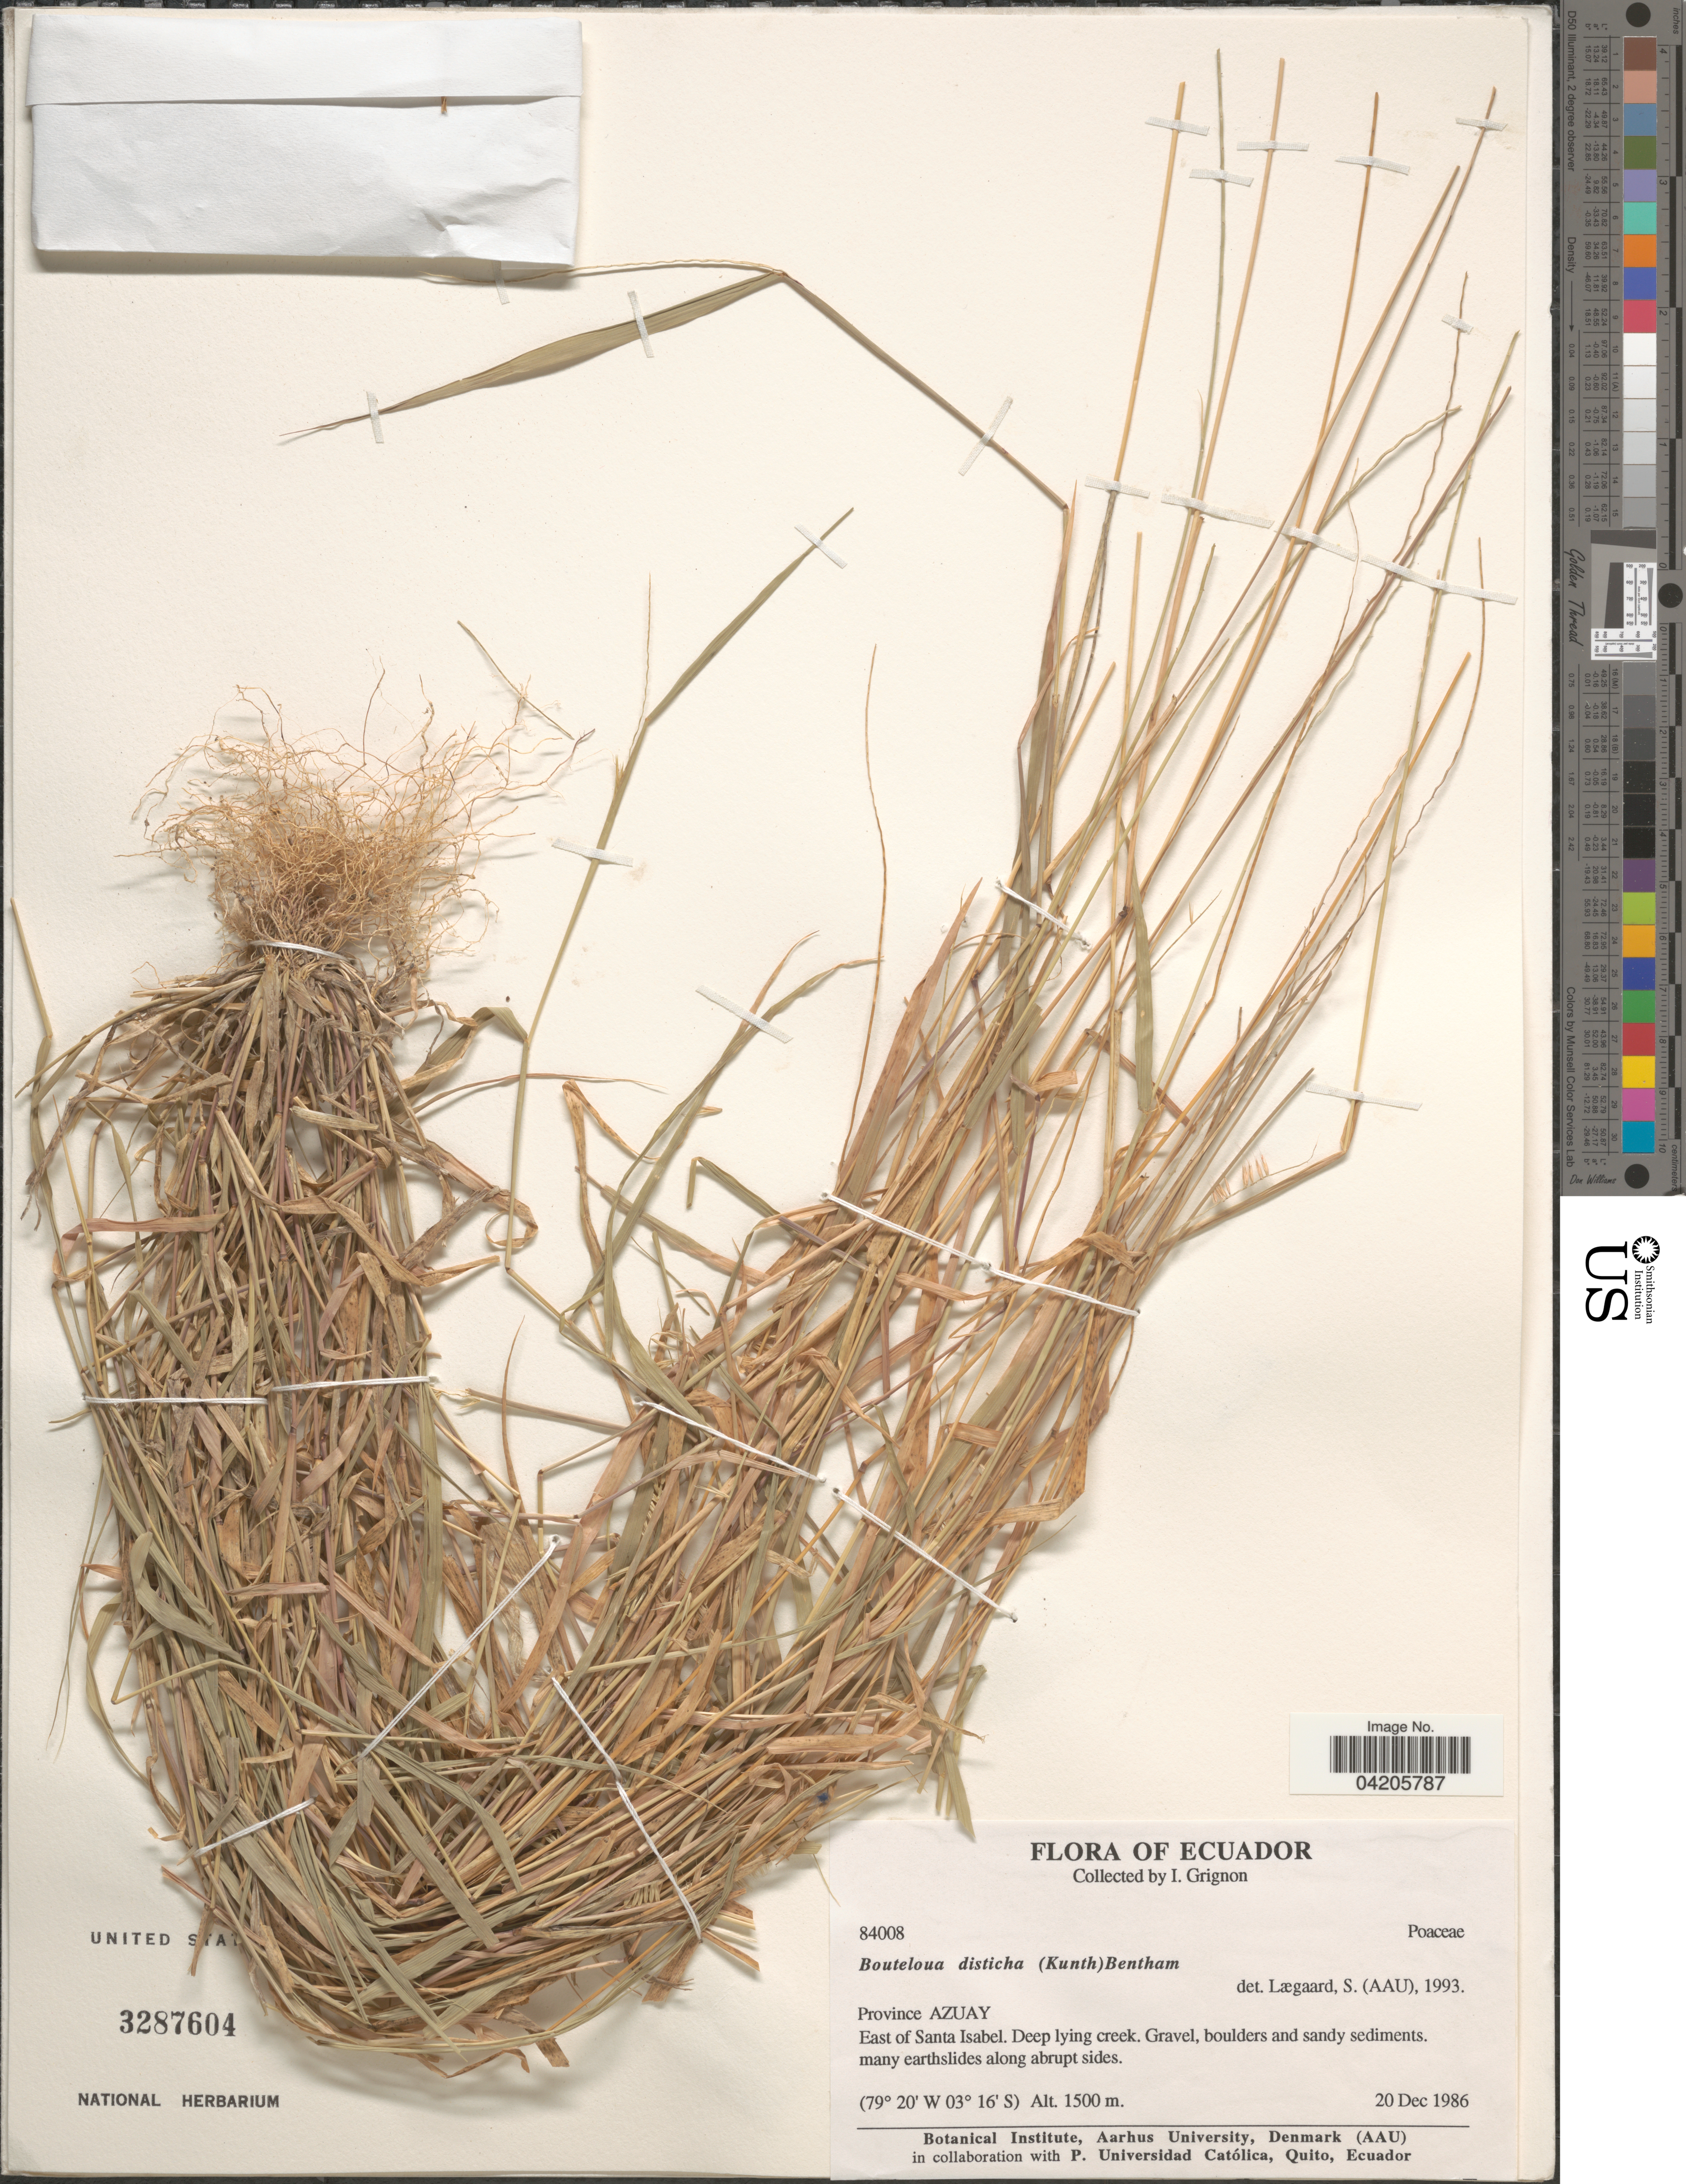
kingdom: Plantae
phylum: Tracheophyta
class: Liliopsida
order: Poales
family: Poaceae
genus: Bouteloua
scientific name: Bouteloua disticha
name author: (Kunth) Benth.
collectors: I. Grignon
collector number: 84008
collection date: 1986-12-20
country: Ecuador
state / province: Azuay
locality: East of Santa Isabel.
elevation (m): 1500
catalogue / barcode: US 3287604